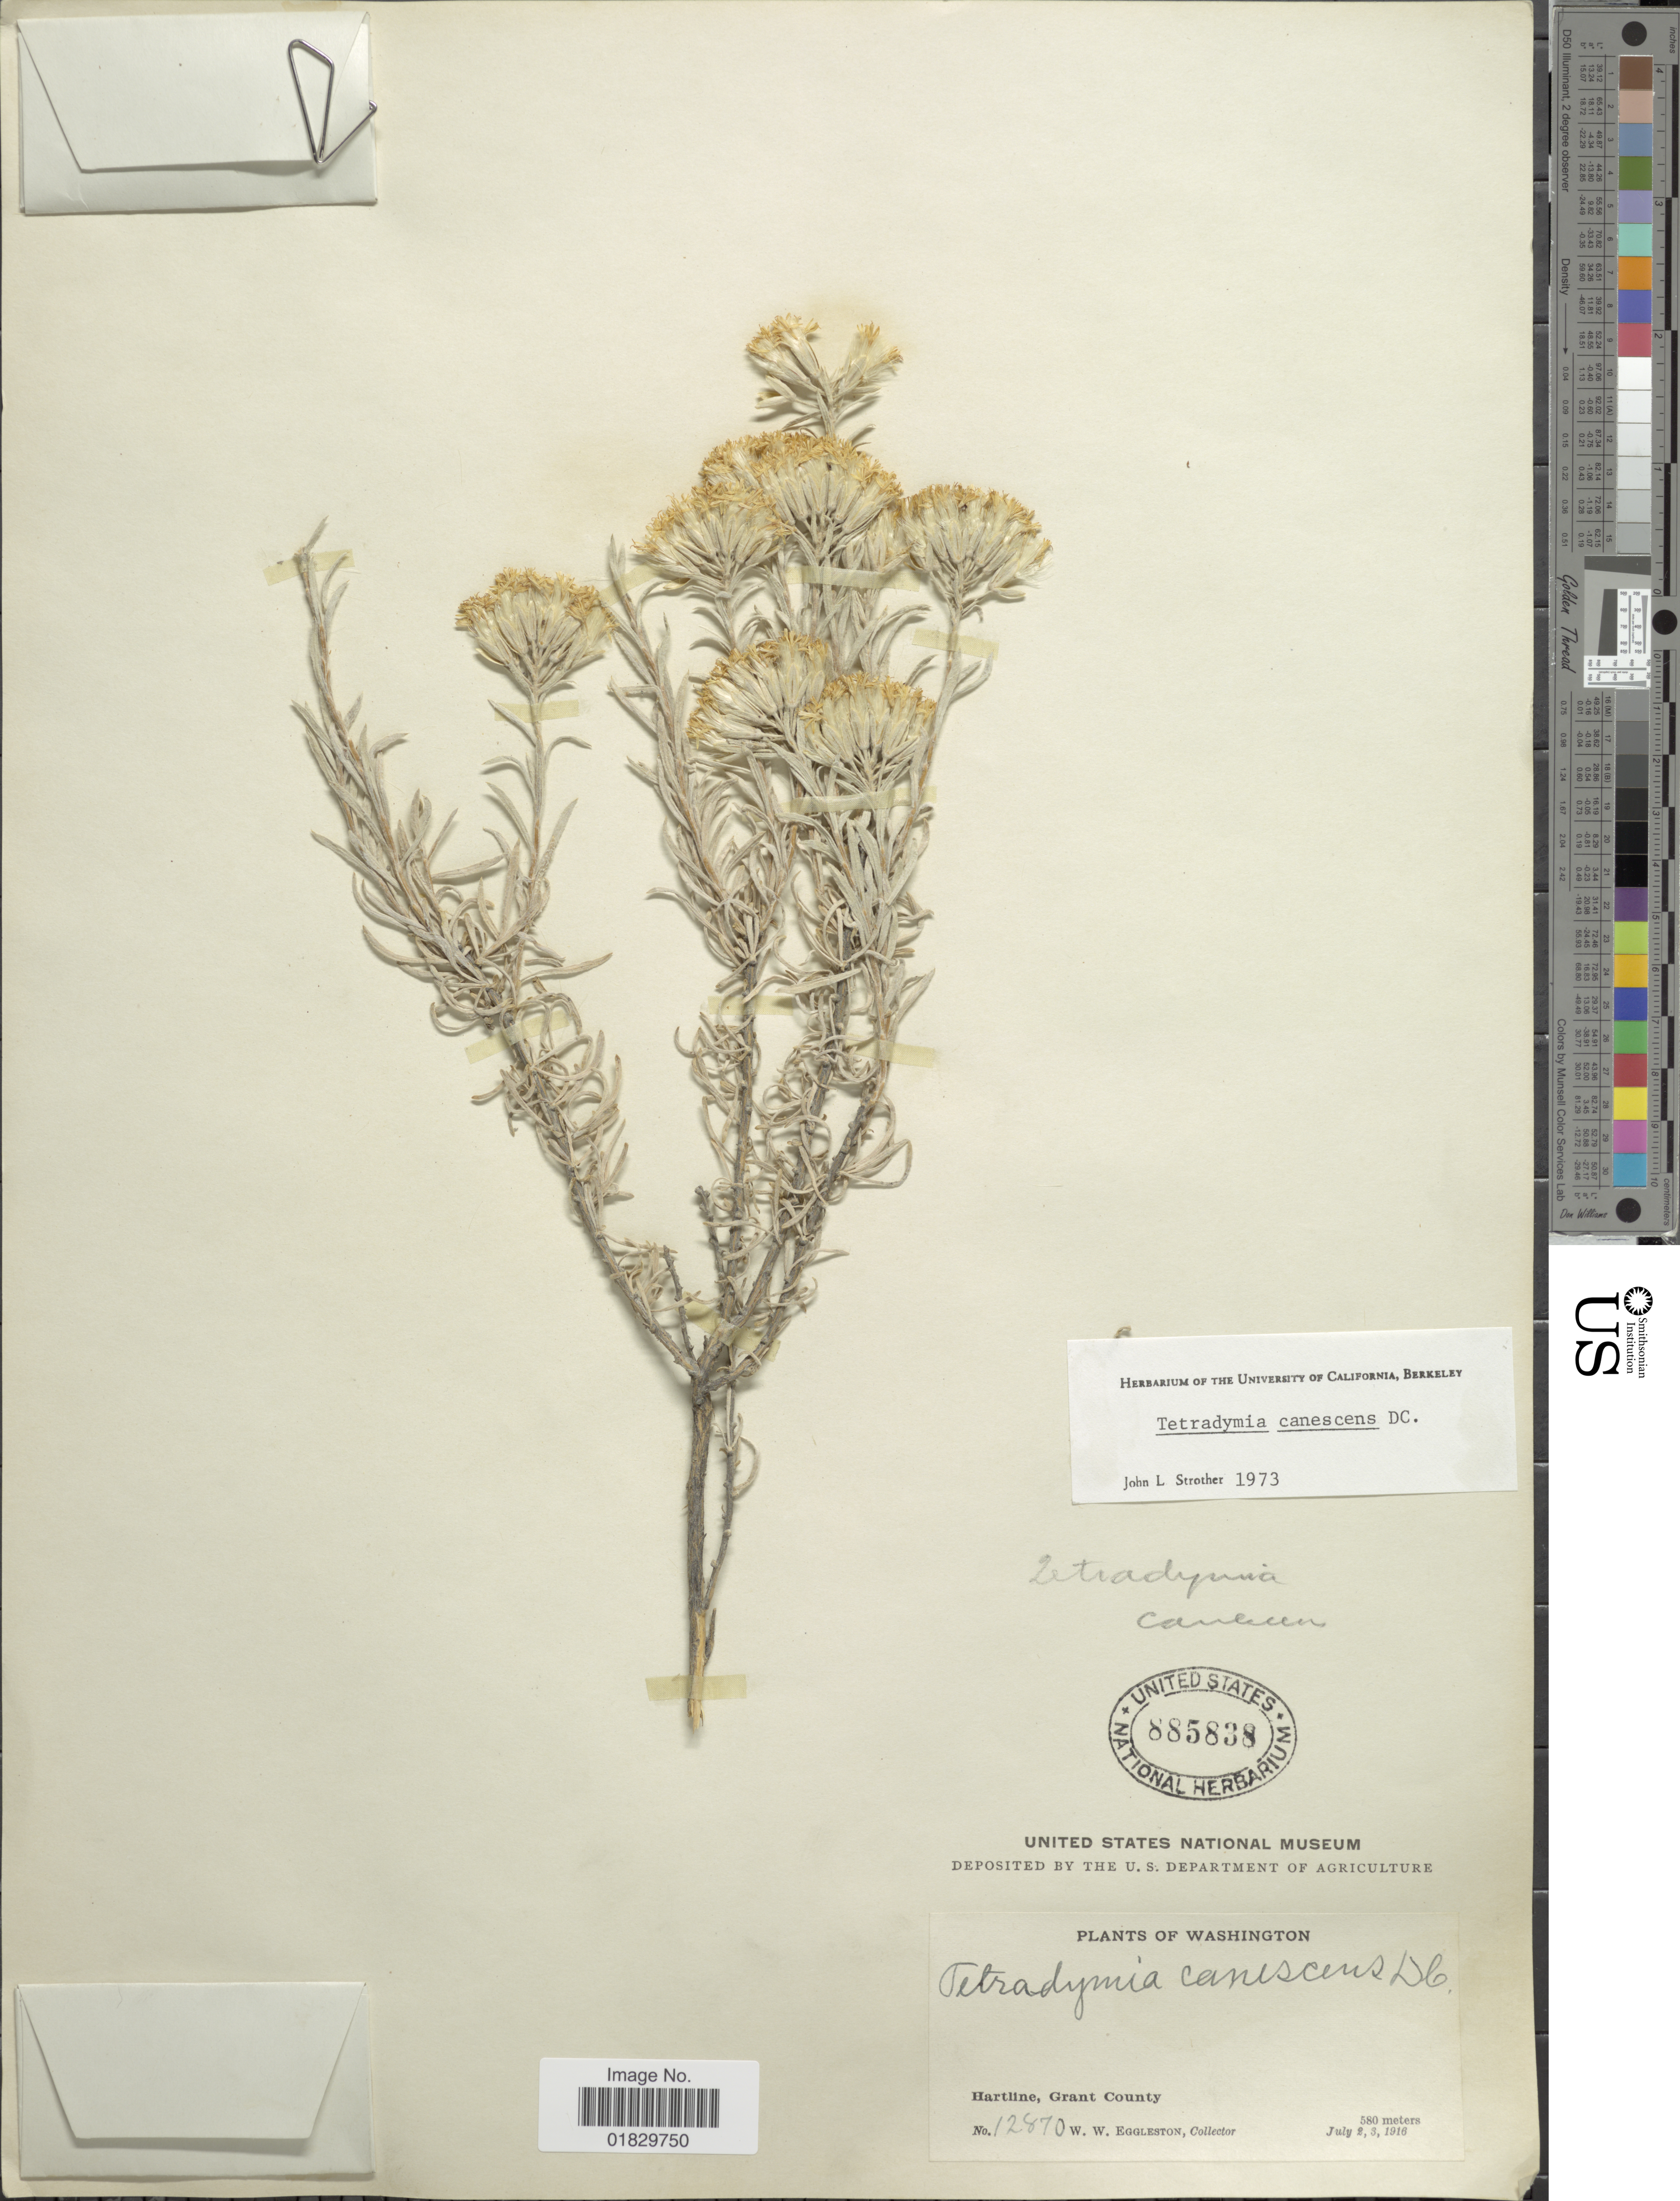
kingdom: Plantae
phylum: Tracheophyta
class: Magnoliopsida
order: Asterales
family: Asteraceae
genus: Tetradymia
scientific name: Tetradymia canescens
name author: DC.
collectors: W. W. Eggleston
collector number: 12870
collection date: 1916-07-02/1916-07-03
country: United States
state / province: Washington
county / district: Grant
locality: Hartline, Grant County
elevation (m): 580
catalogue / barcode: US 885838